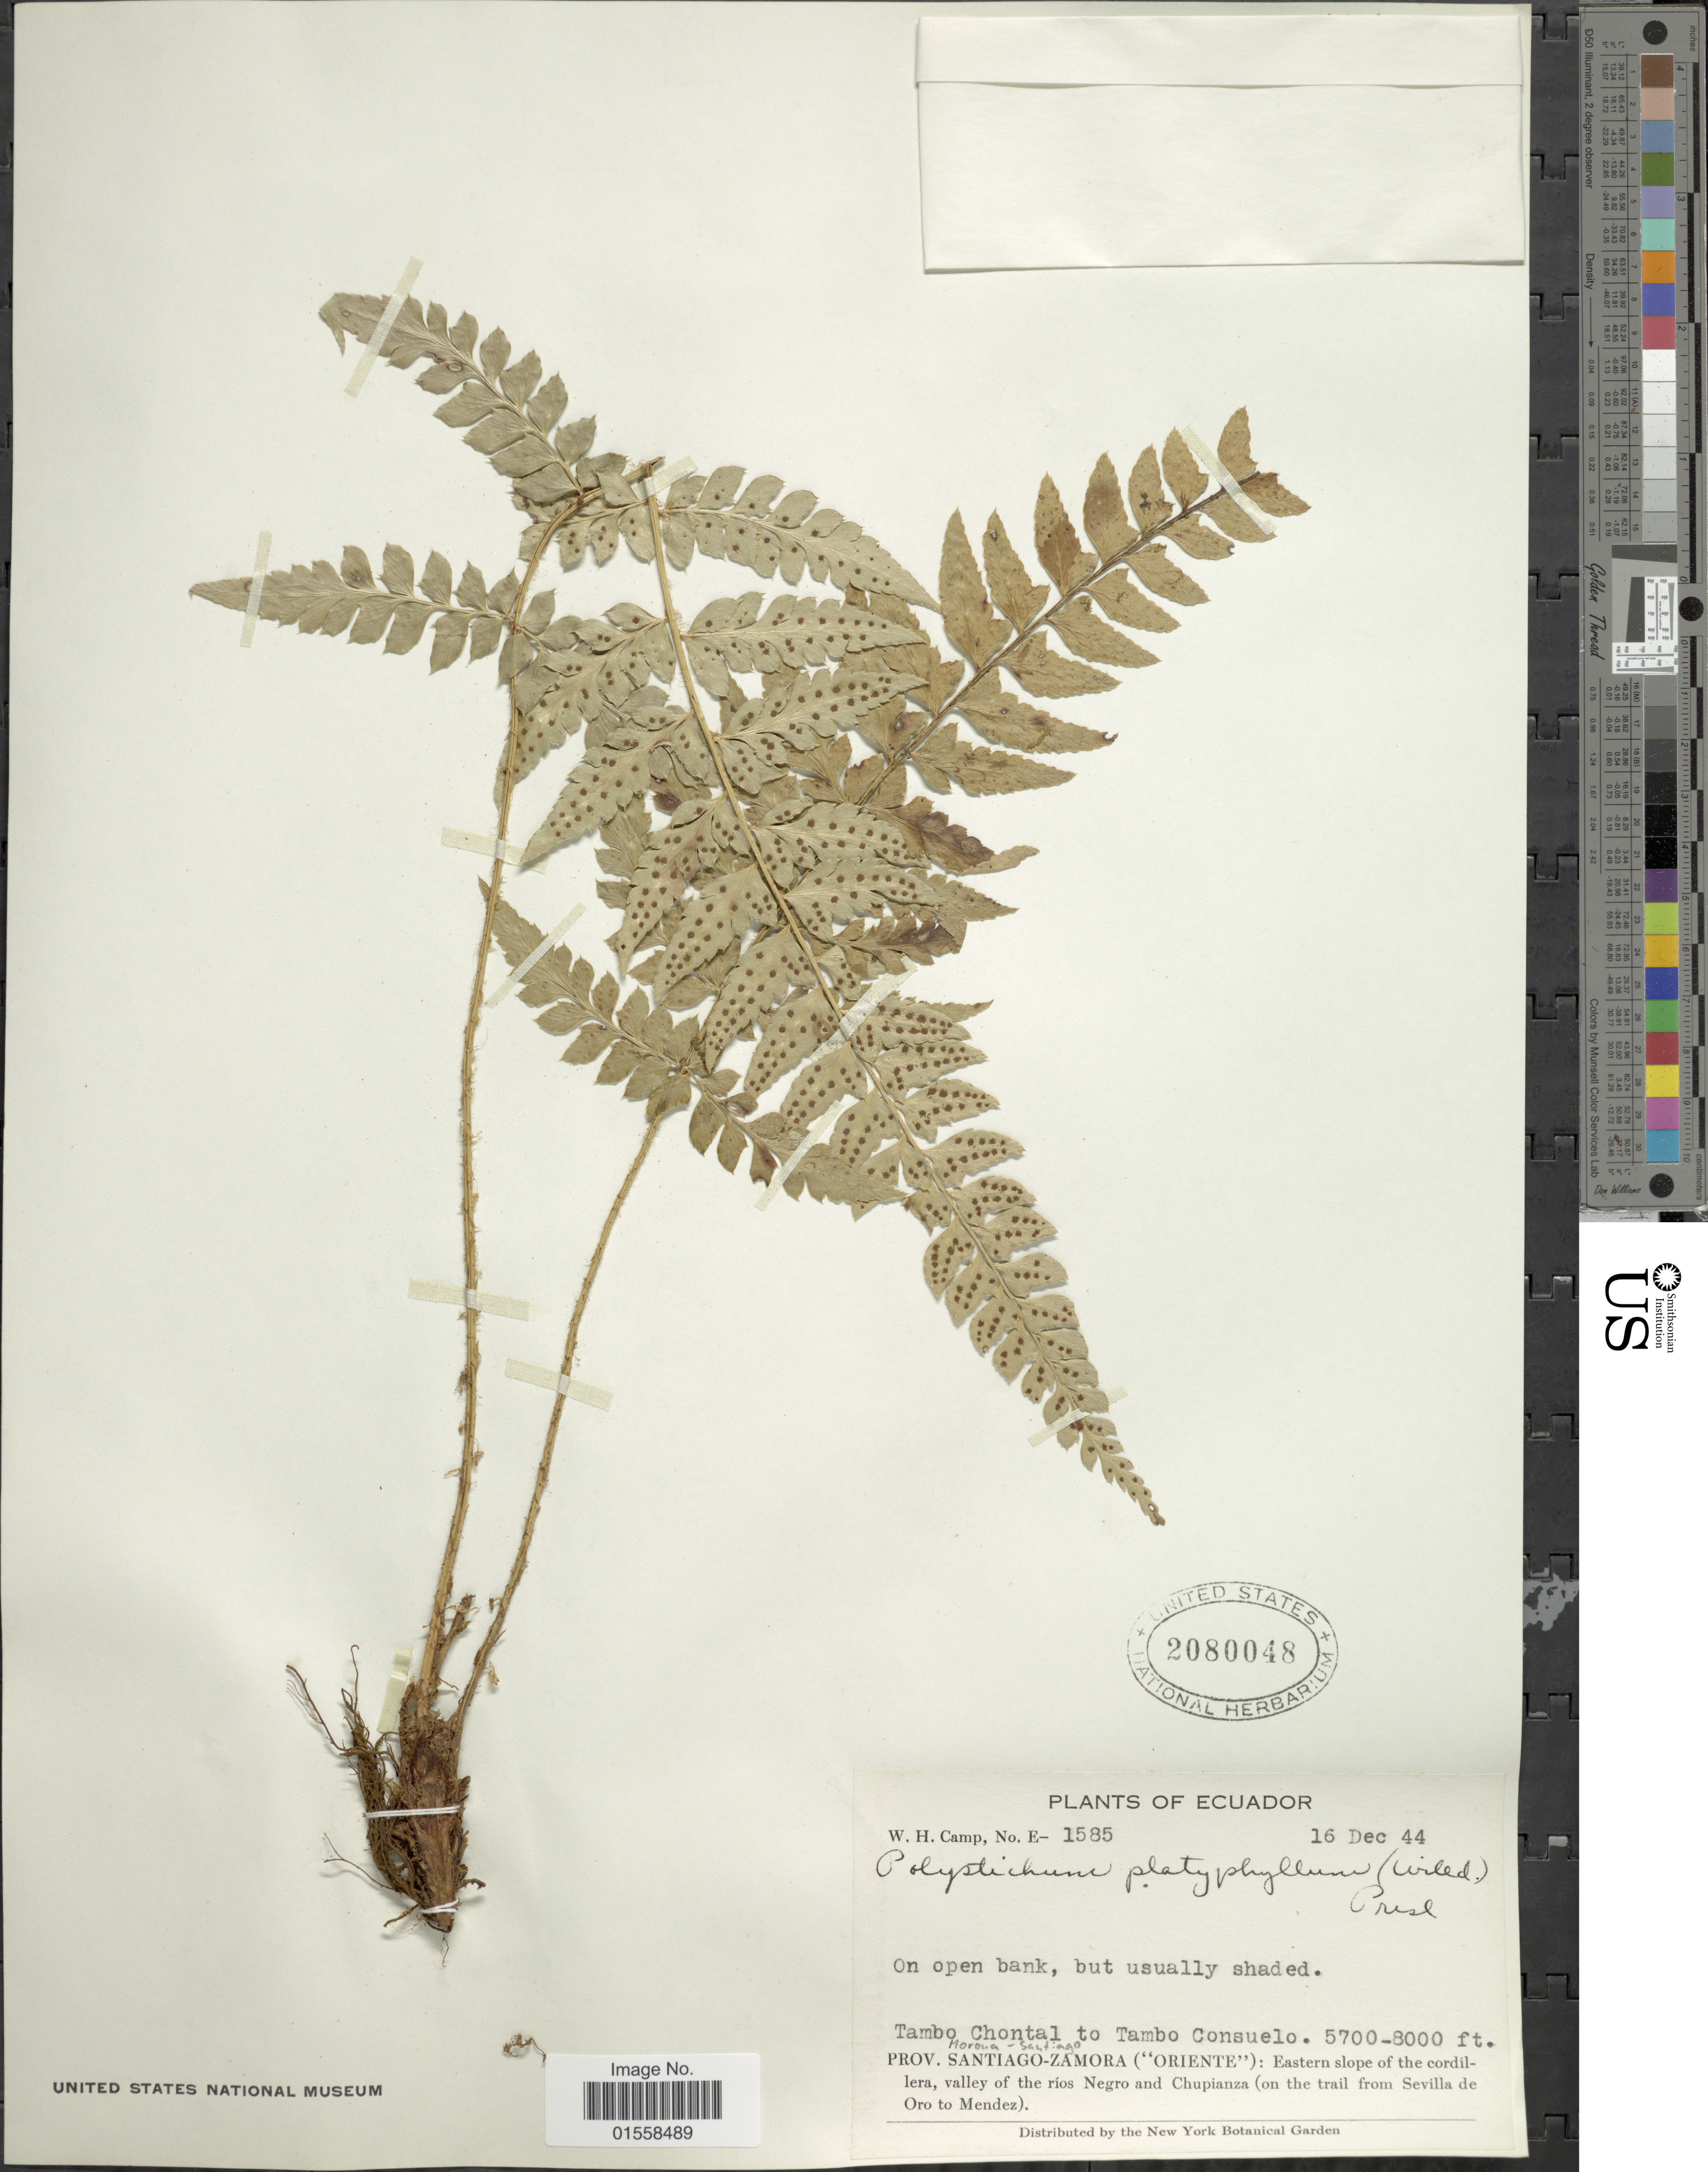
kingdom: Plantae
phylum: Tracheophyta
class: Polypodiopsida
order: Polypodiales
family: Dryopteridaceae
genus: Polystichum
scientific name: Polystichum platyphyllum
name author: (Willd.) C. Presl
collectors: W. H. Camp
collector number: E-1585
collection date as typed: Transcribed d/m/y: 16/12/44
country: Ecuador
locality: Ecuador, Tambo Chontal to Tambo Consuelo. Prov. Santiago-zamora ("Oriente"): Eastern slope of the cordillera, valley of the rios Negros and Chupianza (on the trail from Sevilla de Oro to Mendez).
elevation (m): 1737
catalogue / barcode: US 2080048